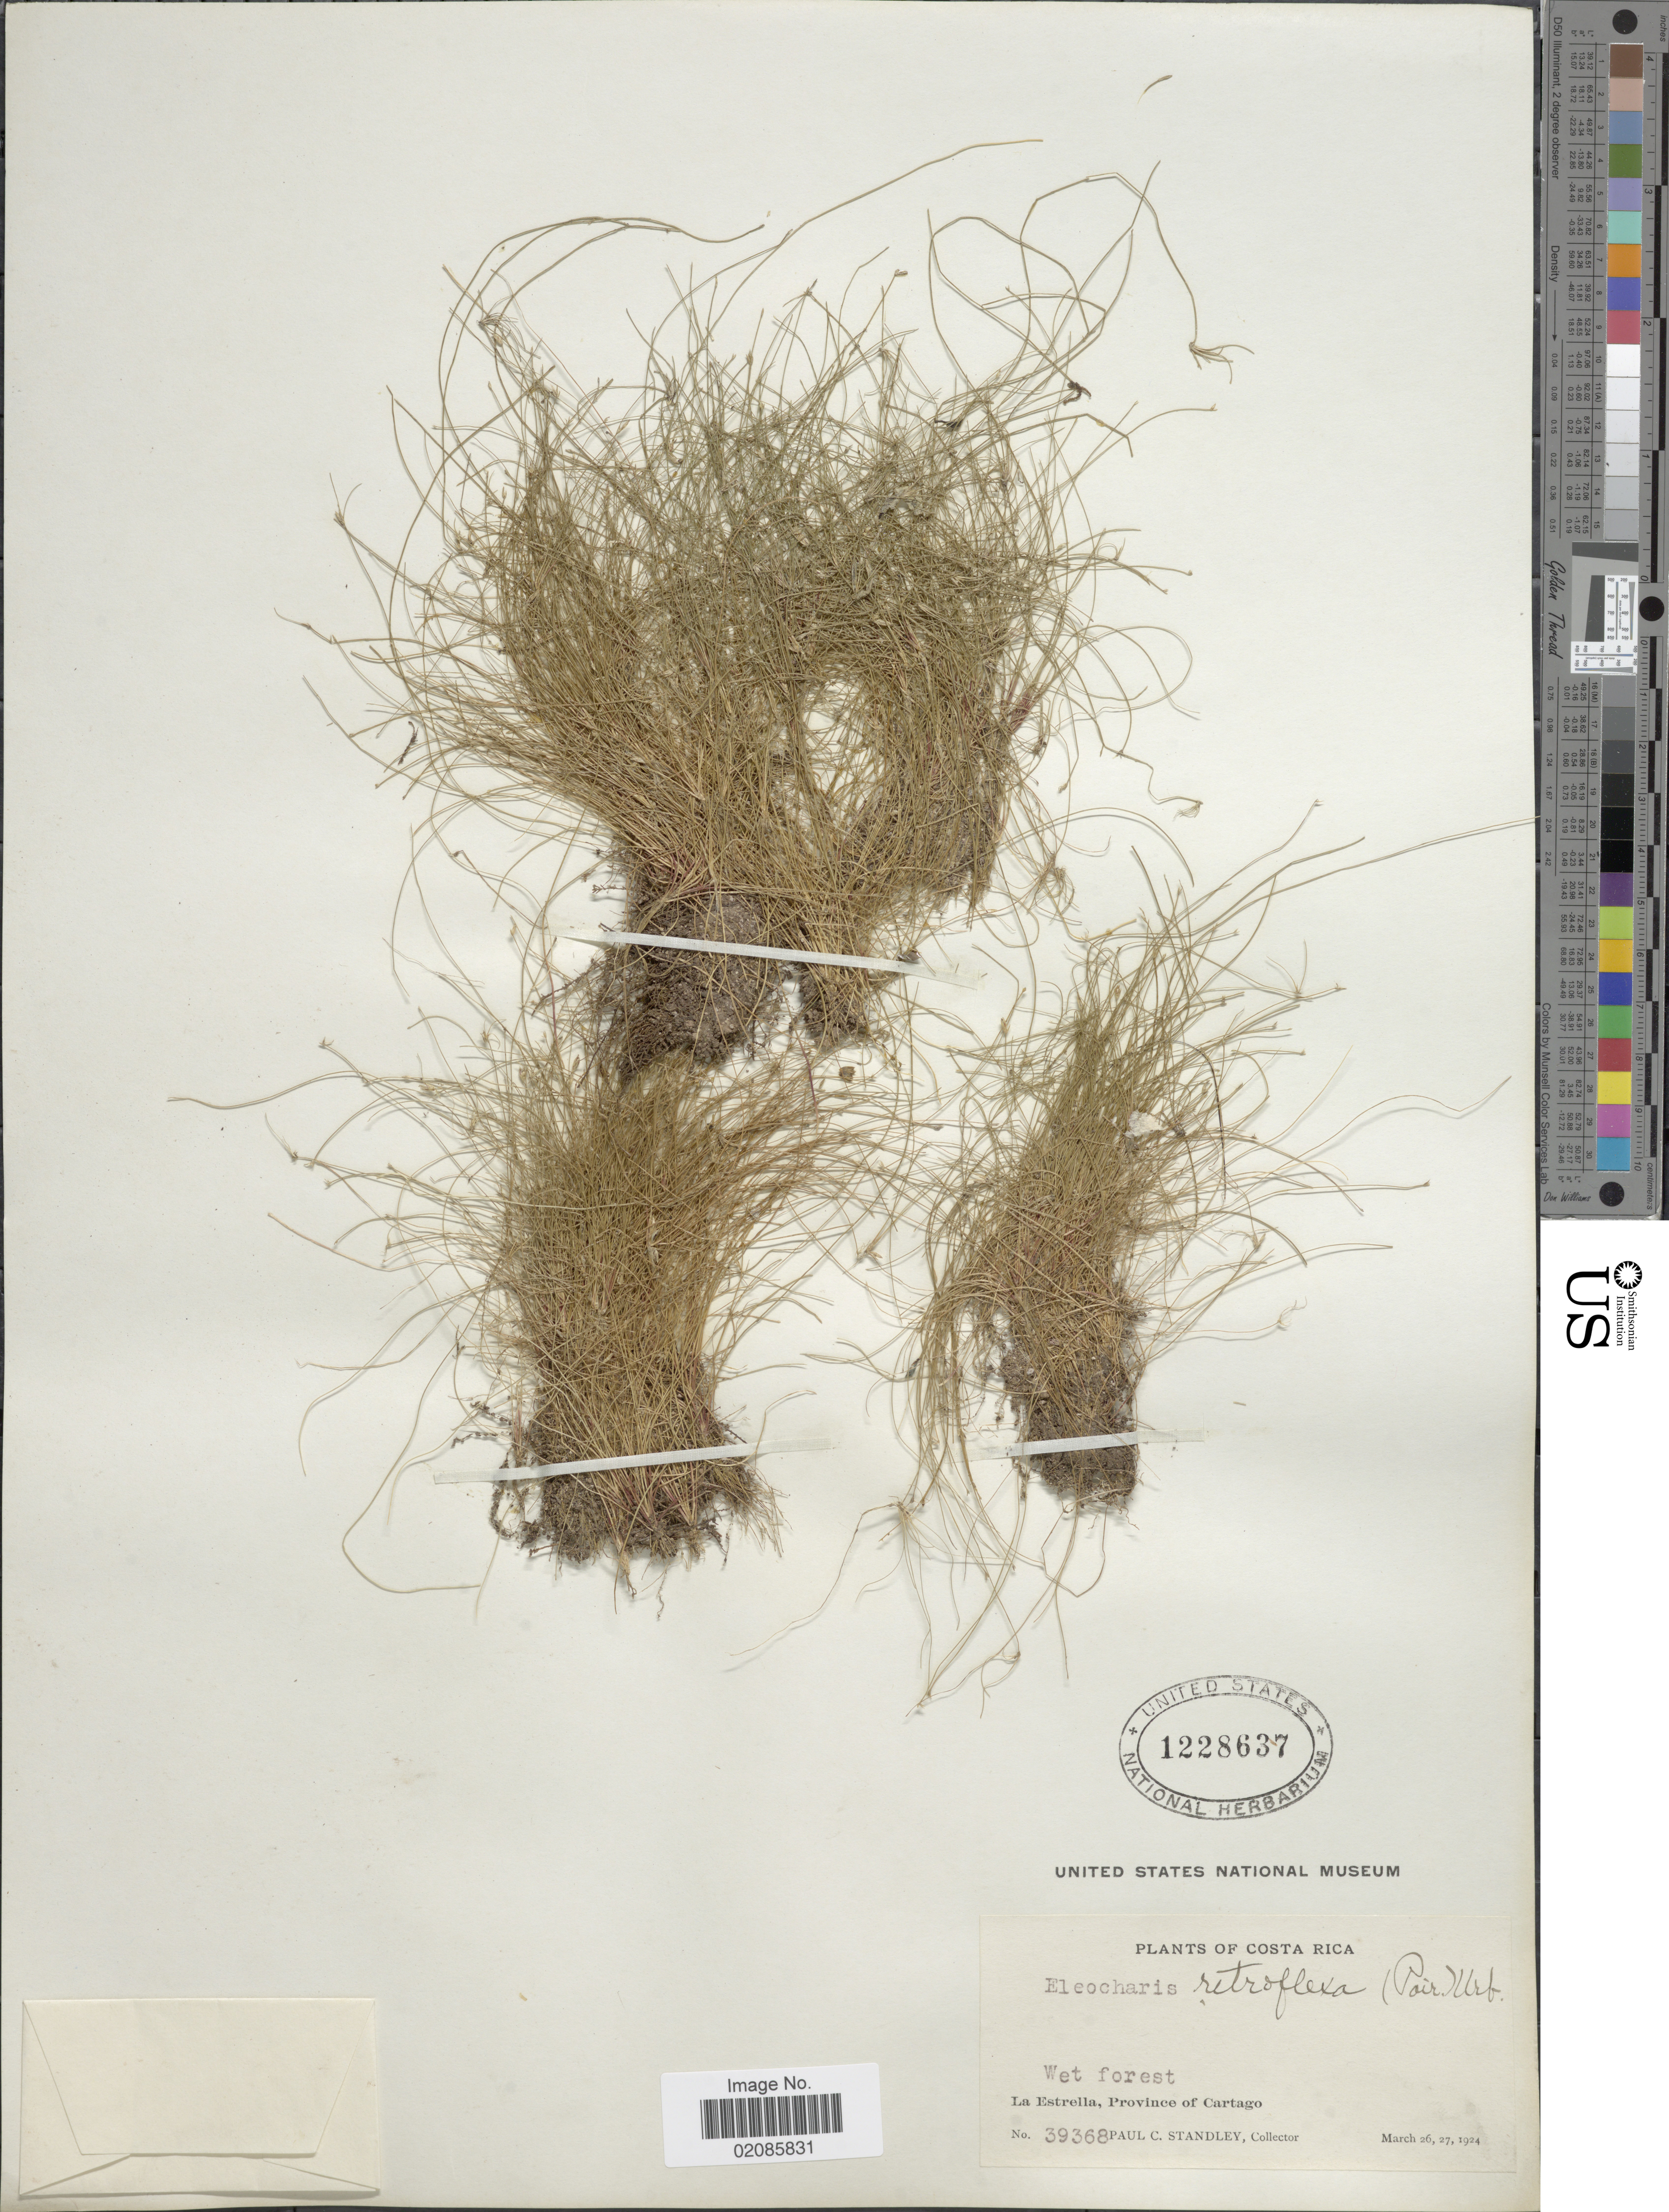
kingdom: Plantae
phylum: Tracheophyta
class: Liliopsida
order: Poales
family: Cyperaceae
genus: Eleocharis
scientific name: Eleocharis retroflexa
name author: (Poir.) Urb.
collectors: P. C. Standley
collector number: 39368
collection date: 1924-03-26/1924-03-27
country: Costa Rica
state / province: Cartago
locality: La Estrella, Province of Cartago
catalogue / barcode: US 1228637